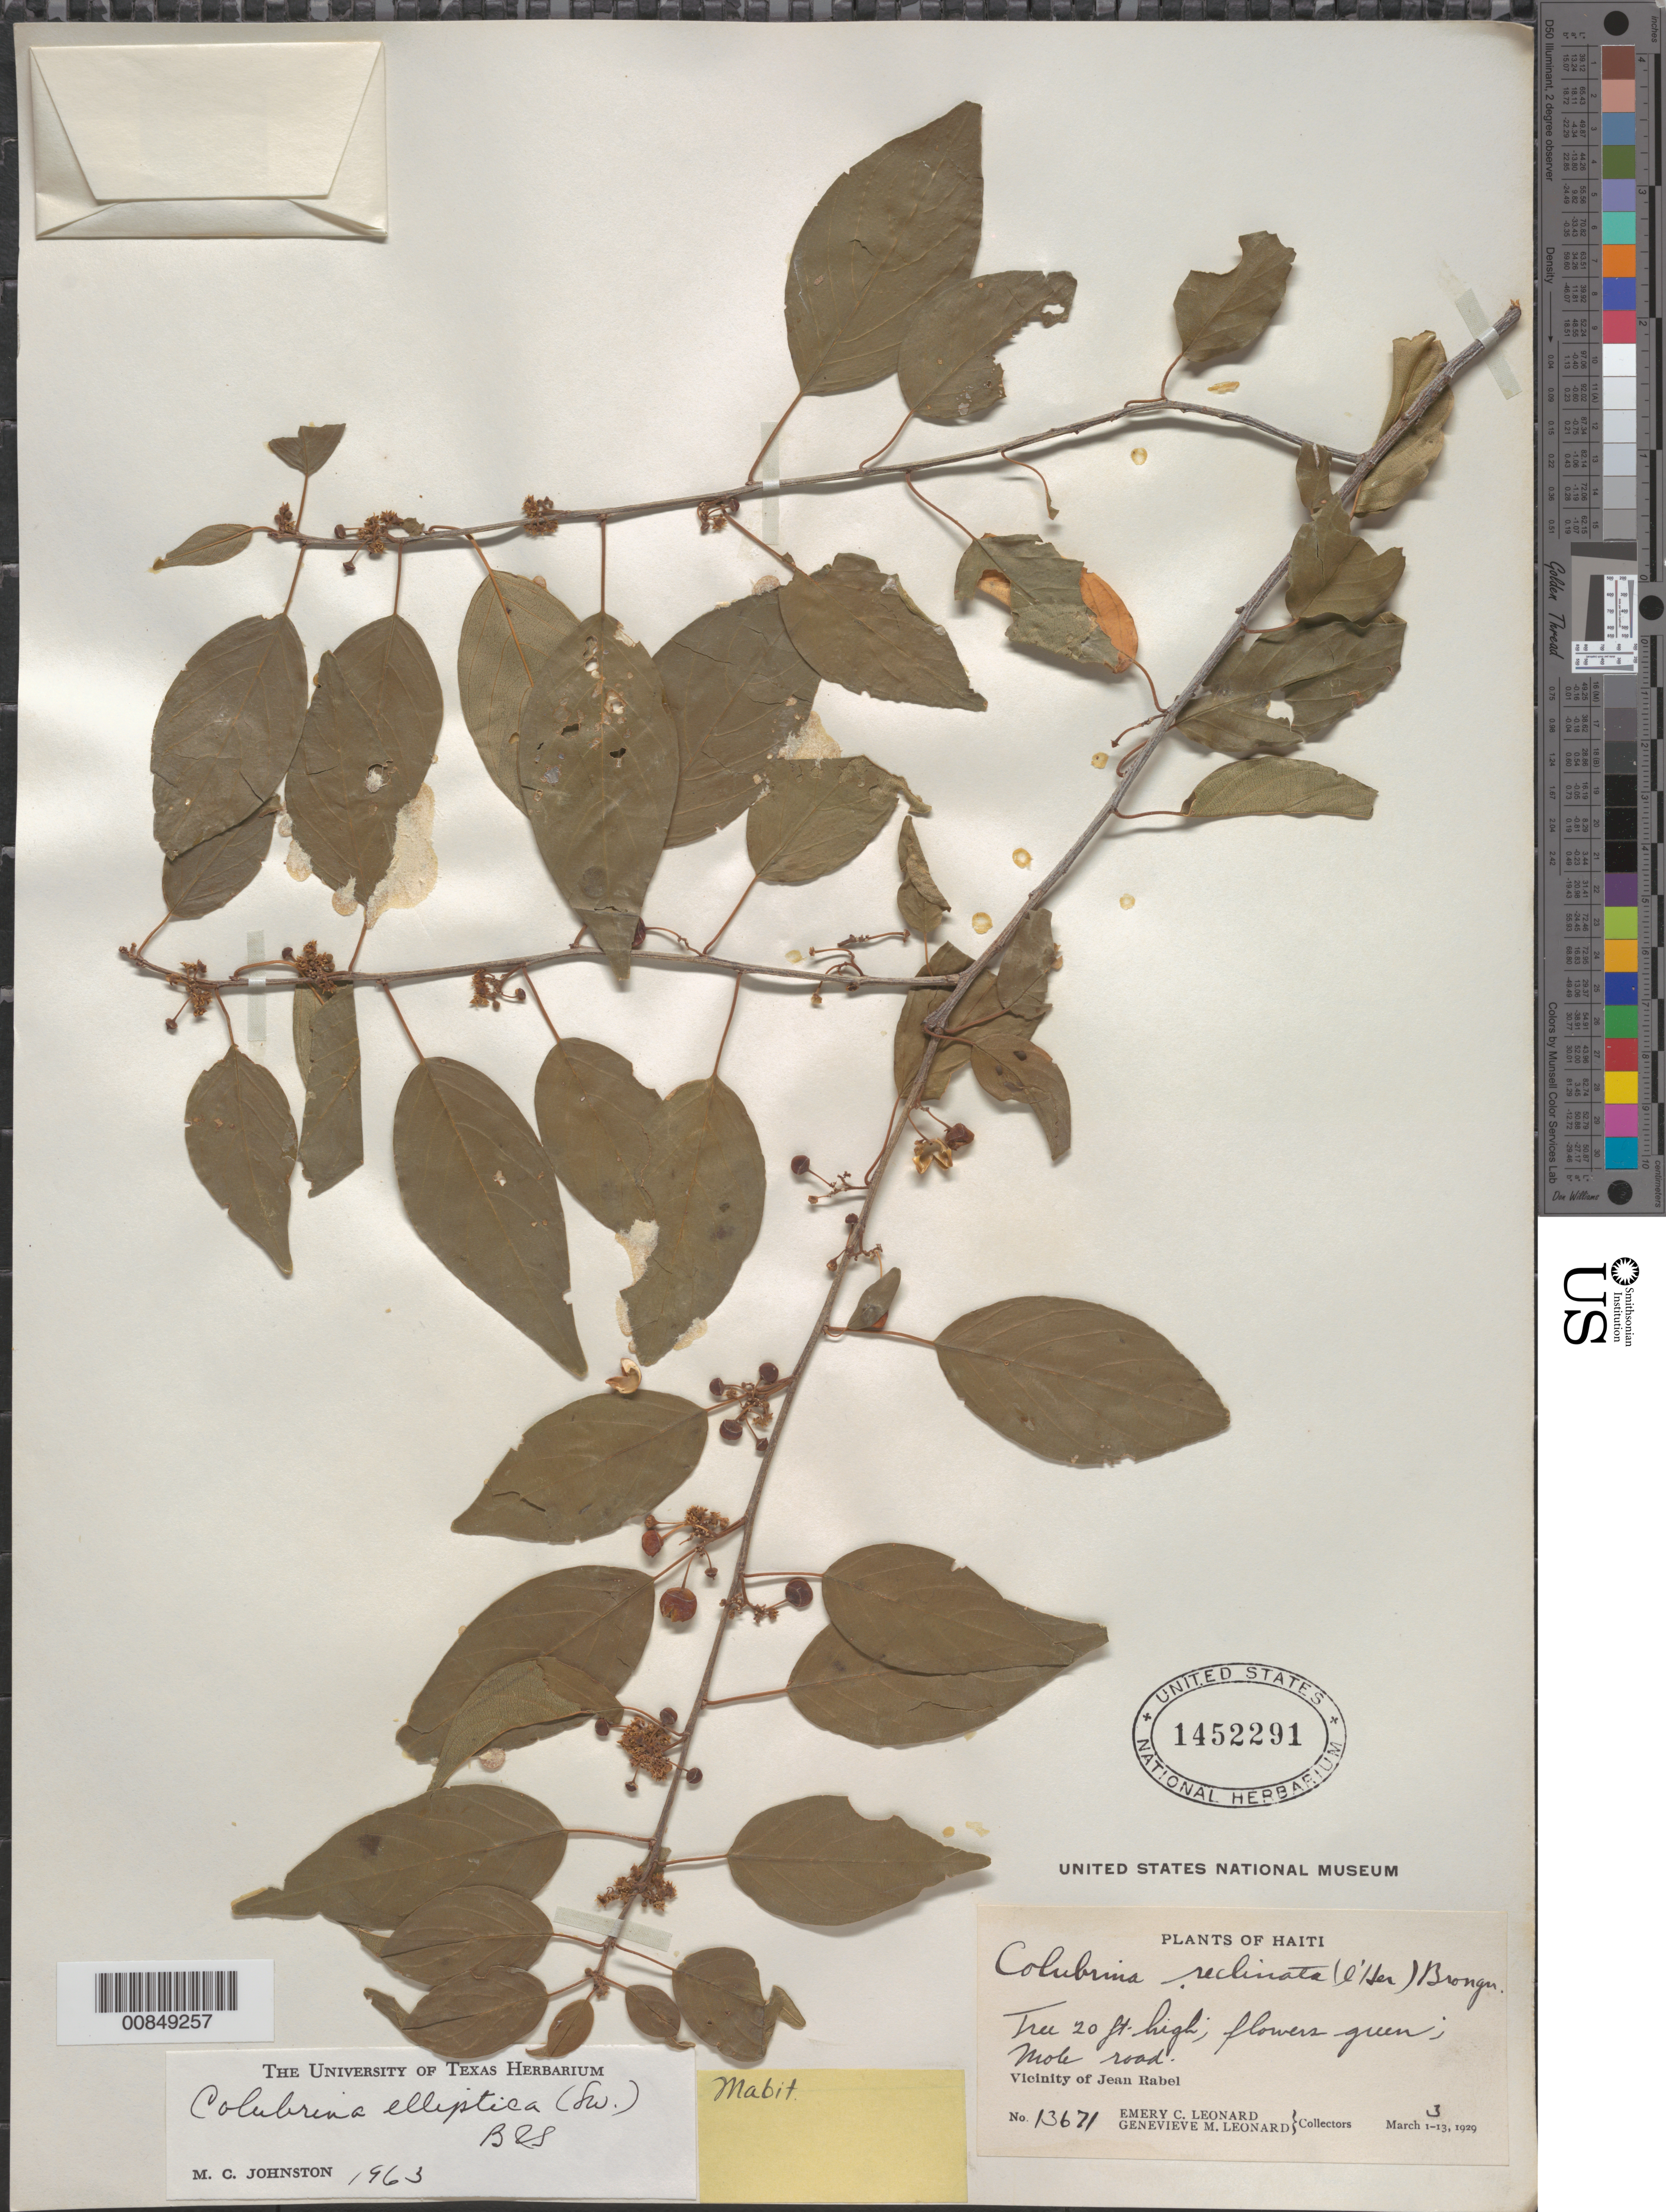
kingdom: Plantae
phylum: Tracheophyta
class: Magnoliopsida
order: Rosales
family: Rhamnaceae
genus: Colubrina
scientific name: Colubrina elliptica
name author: (Sw.) Brizicky & W.L. Stern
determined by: Johnston, Marshall C.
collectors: E. C. Leonard & G. M. Leonard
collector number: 13671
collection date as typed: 03 Mar 1929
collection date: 1929-03-03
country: Haiti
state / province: Nord-Ouest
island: Hispaniola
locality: Vicinity of Jean Rabel, Mole Road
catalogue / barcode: US 1452291